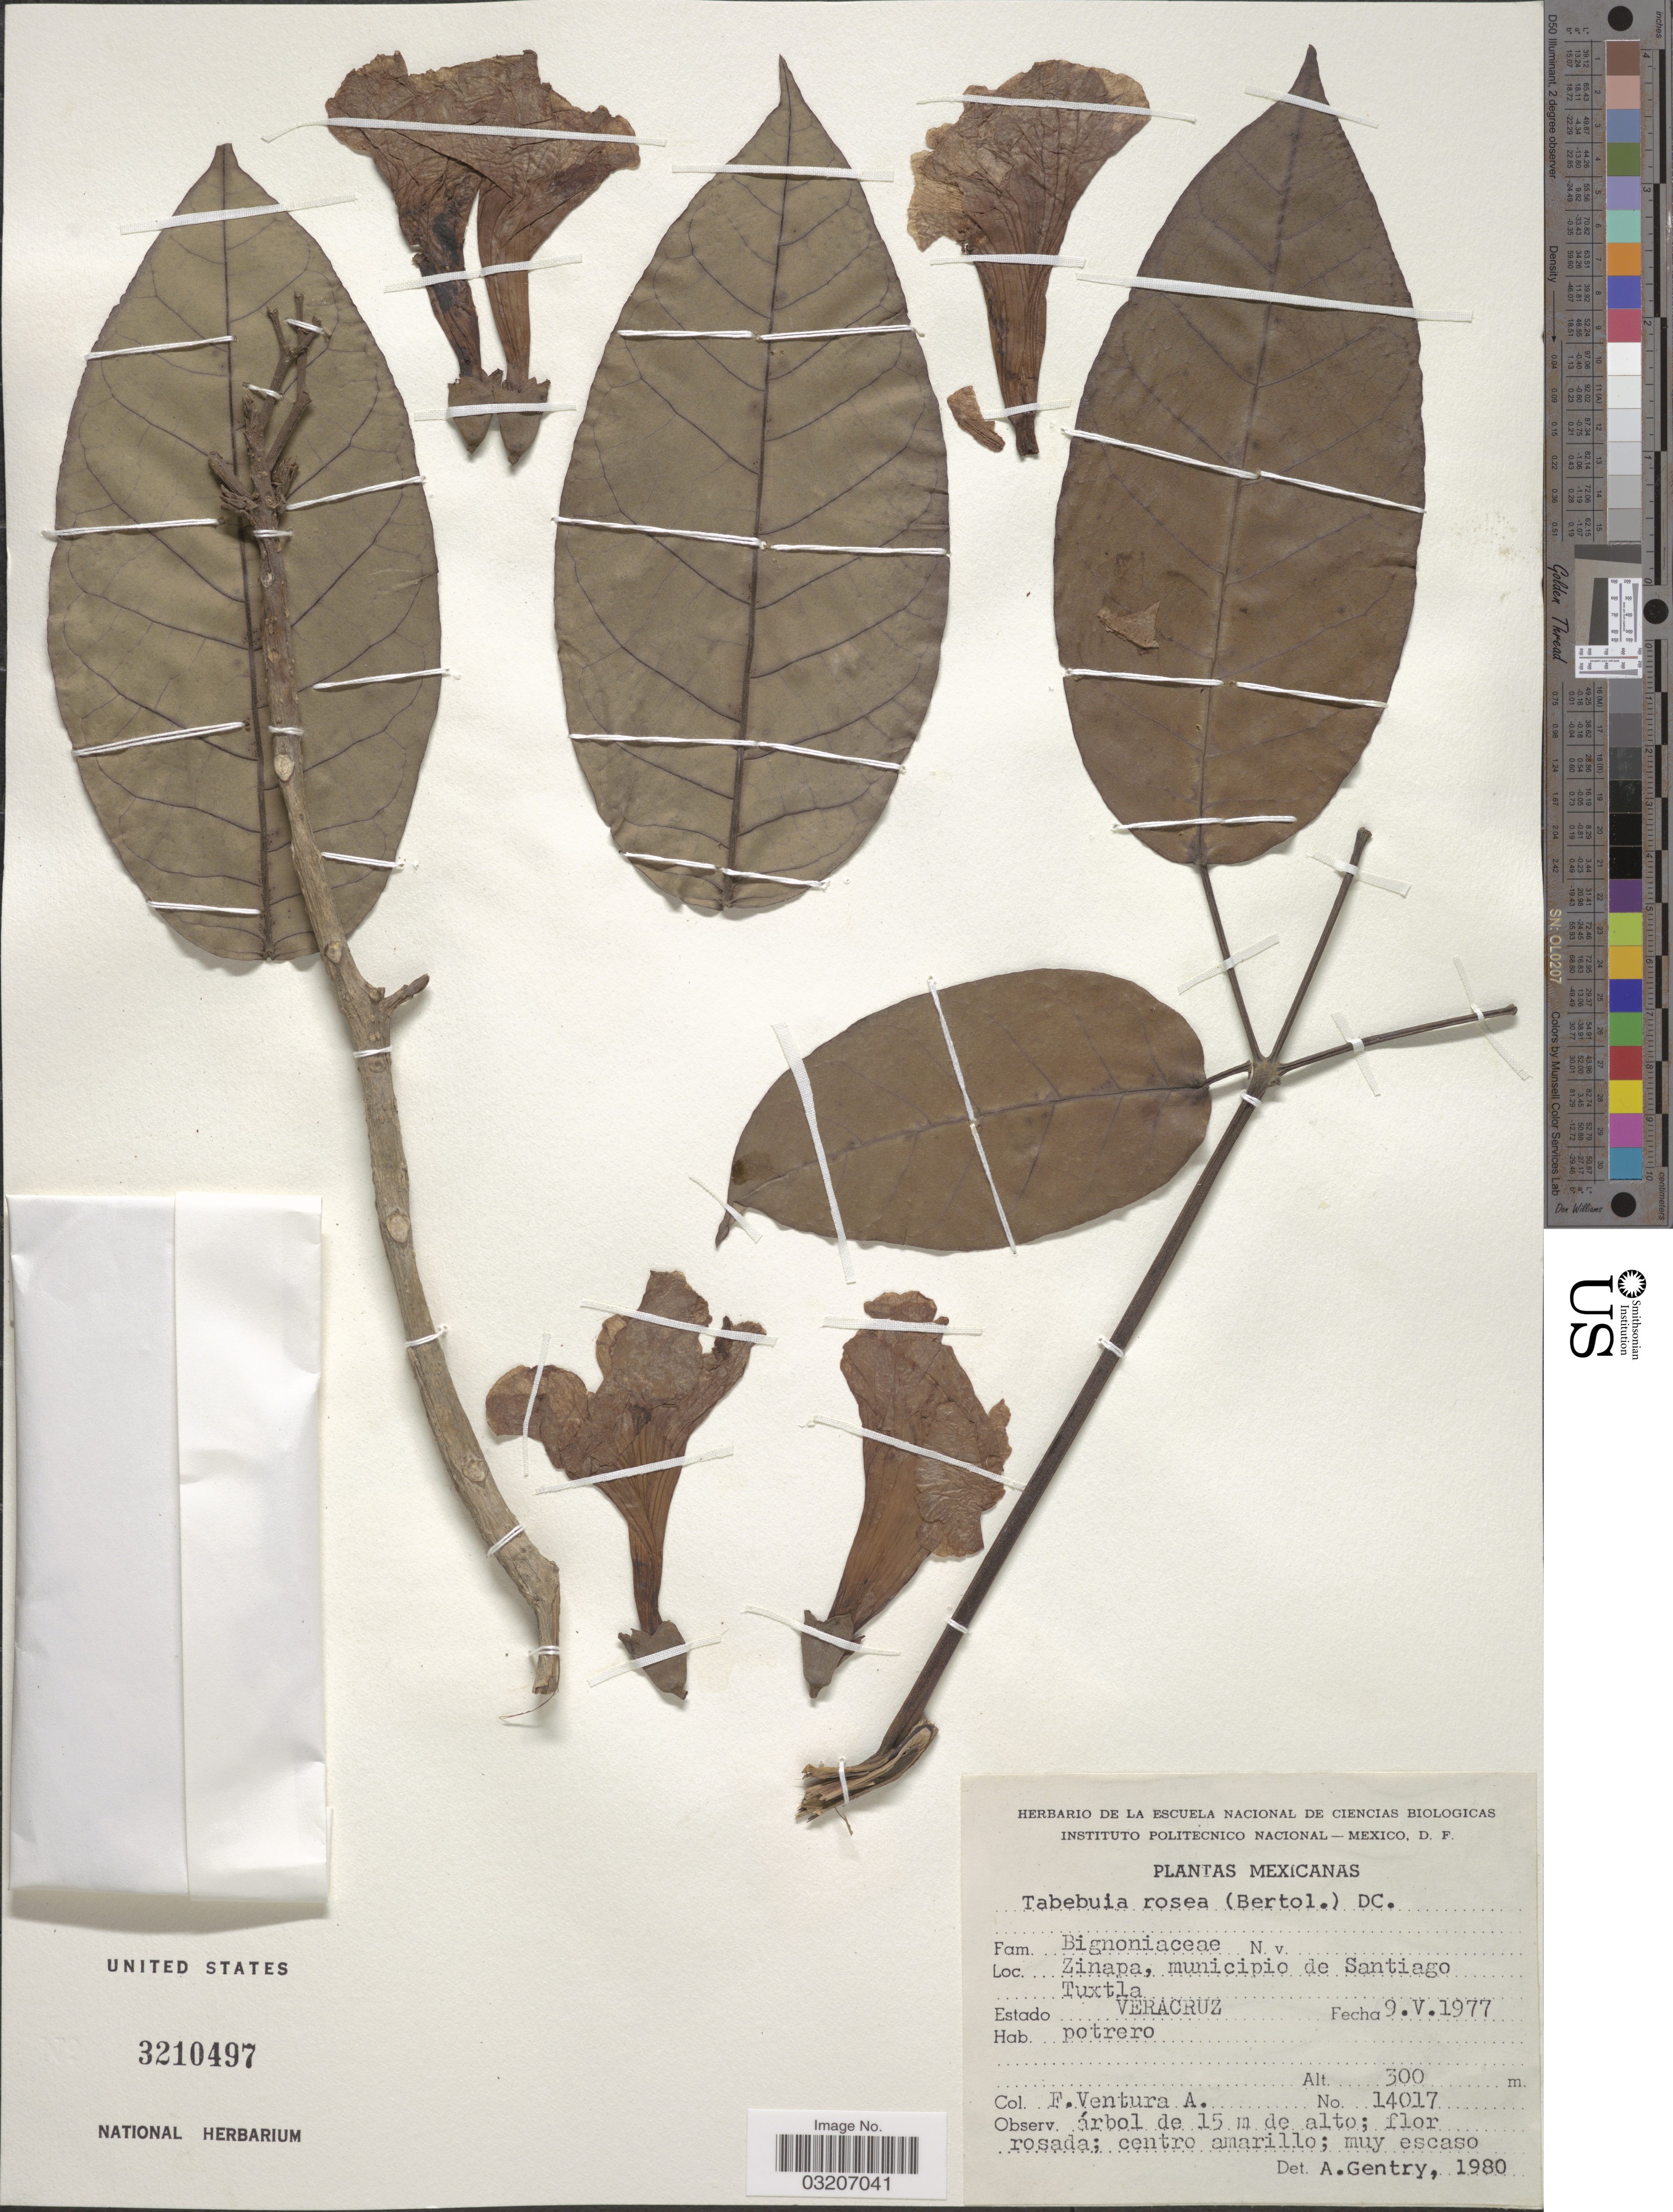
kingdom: Plantae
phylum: Tracheophyta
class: Magnoliopsida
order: Lamiales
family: Bignoniaceae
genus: Tabebuia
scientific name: Tabebuia rosea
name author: (Bertol.) DC.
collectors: F. Ventura A.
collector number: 14017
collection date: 1977-05-09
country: Mexico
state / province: Veracruz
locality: Zinapa, municipio de Santiago Tuxtla.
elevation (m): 300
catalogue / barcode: US 3210497